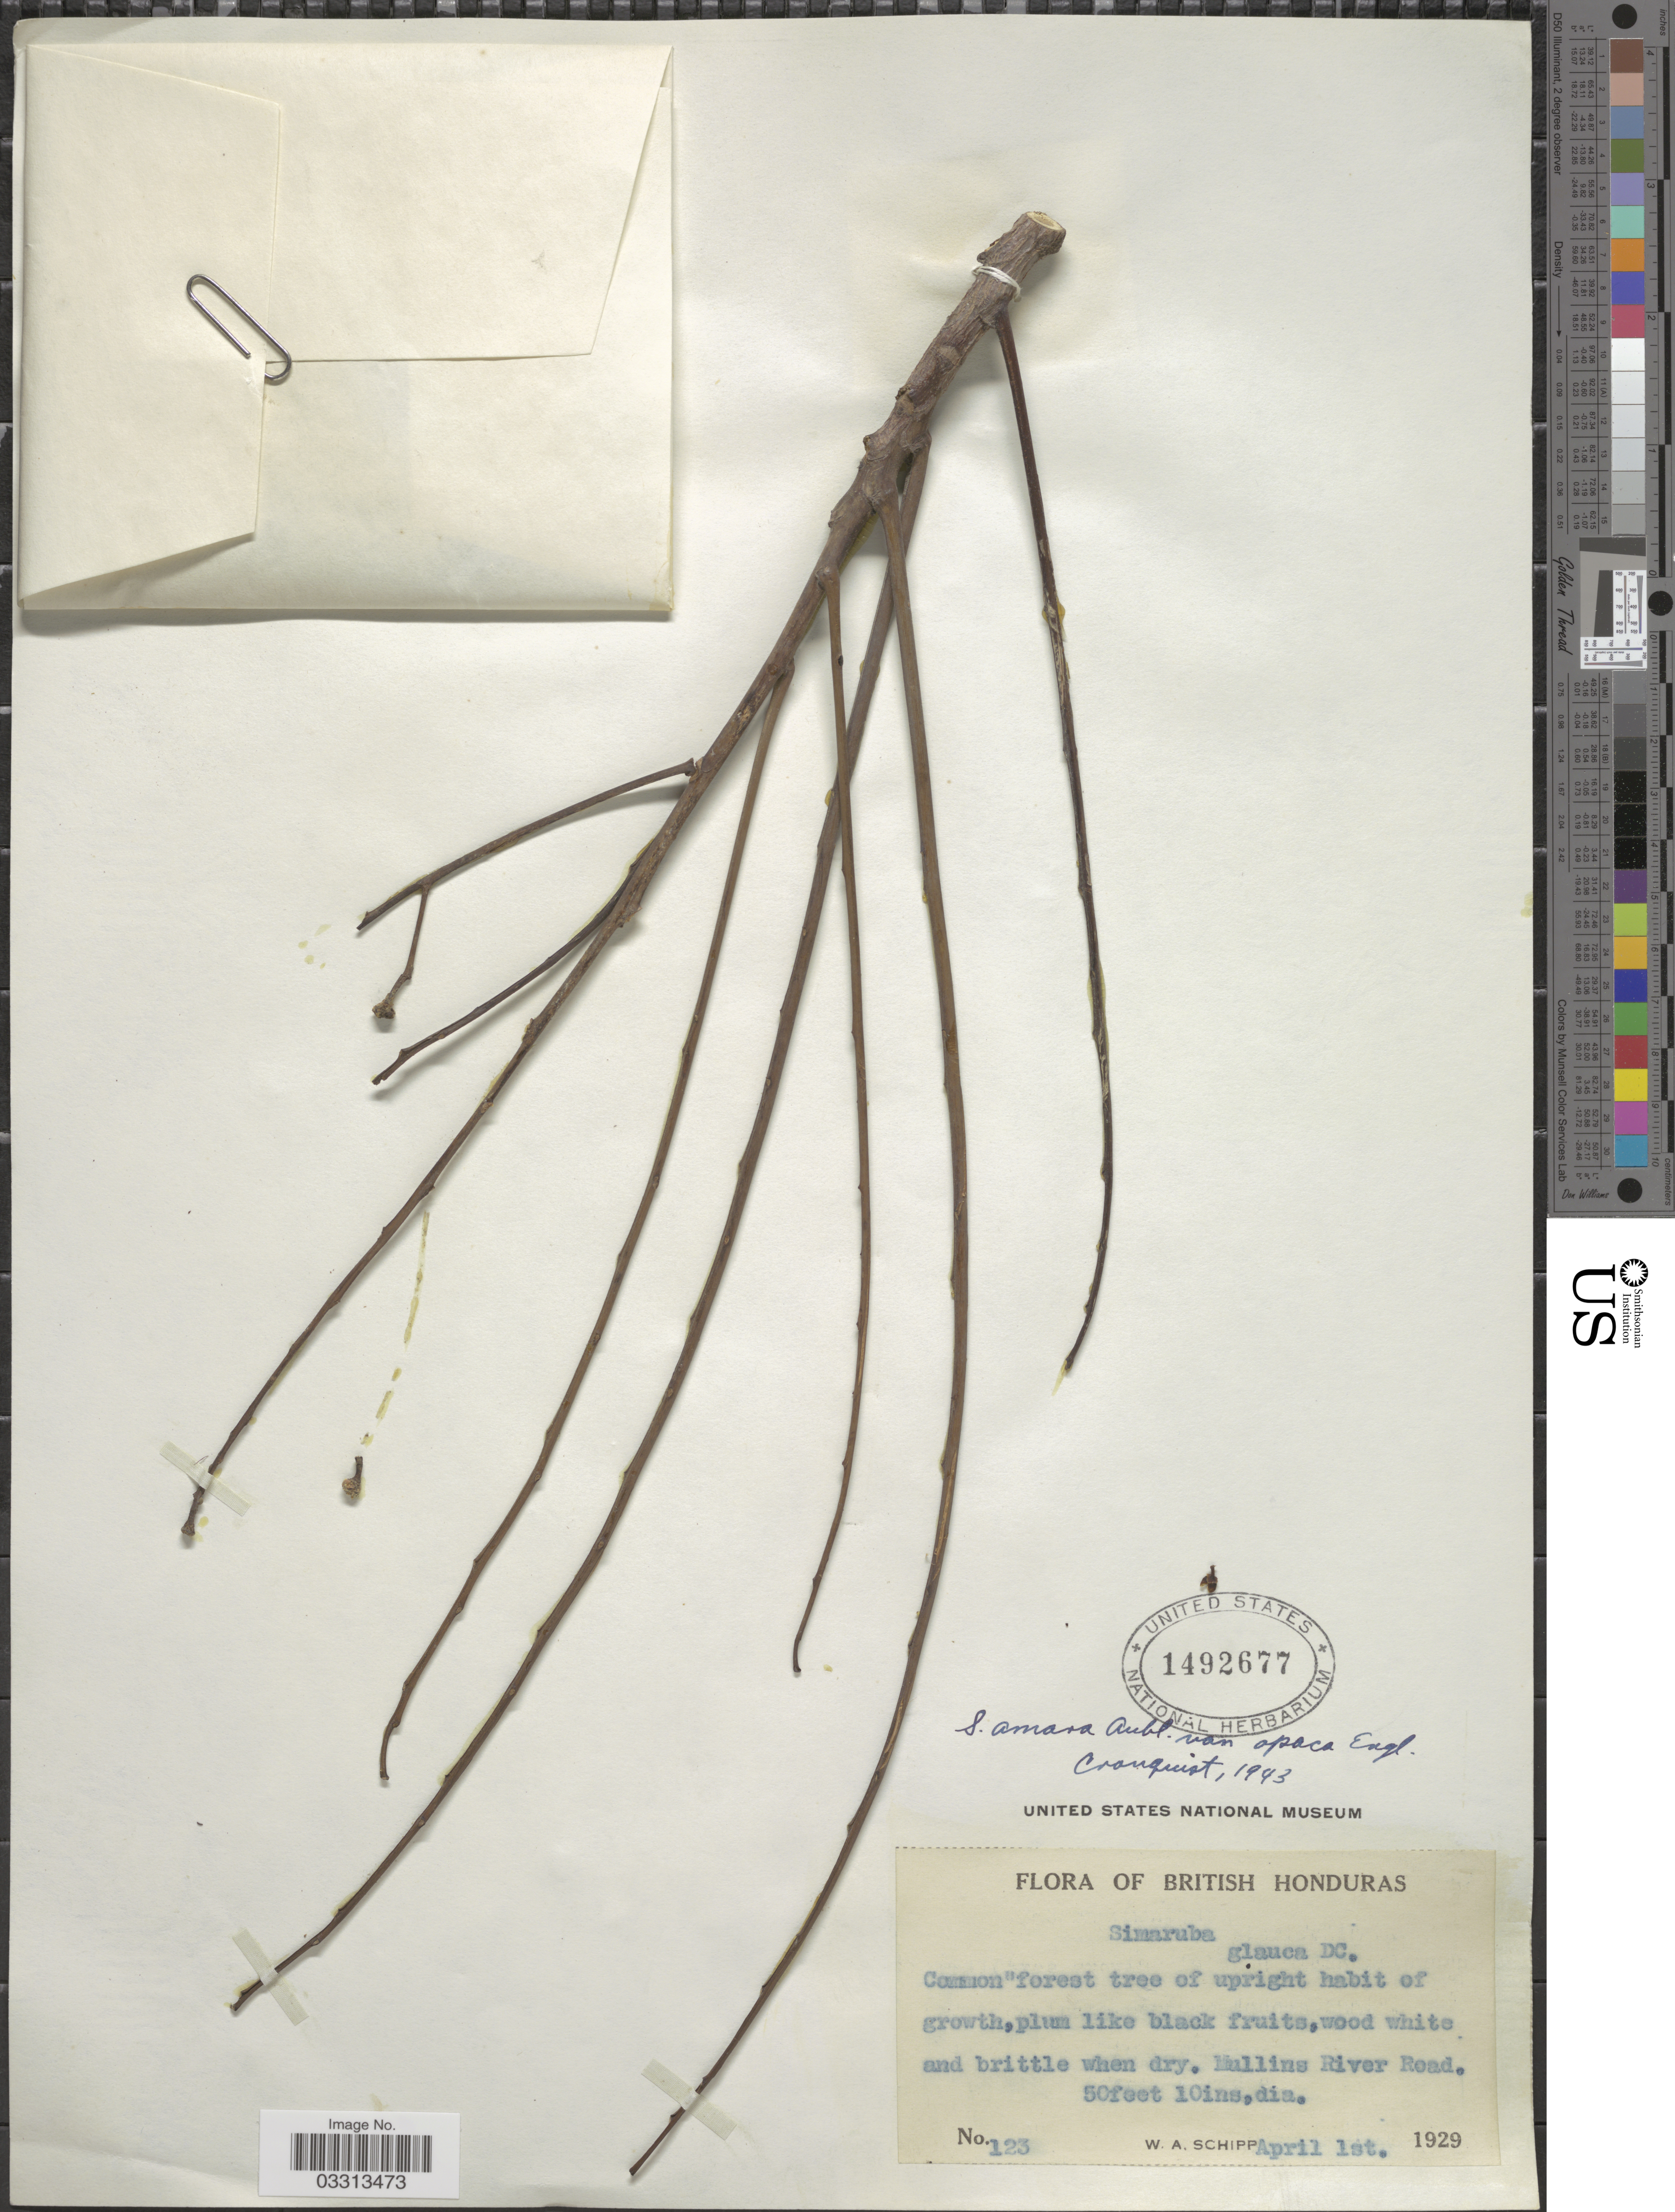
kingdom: Plantae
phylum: Tracheophyta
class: Magnoliopsida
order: Sapindales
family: Simaroubaceae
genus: Simarouba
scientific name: Simarouba amara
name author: Aubl.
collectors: W. Schipp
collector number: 123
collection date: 1929-04-01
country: Belize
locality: British Honduras, Mullins River Road.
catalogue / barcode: US 1492677